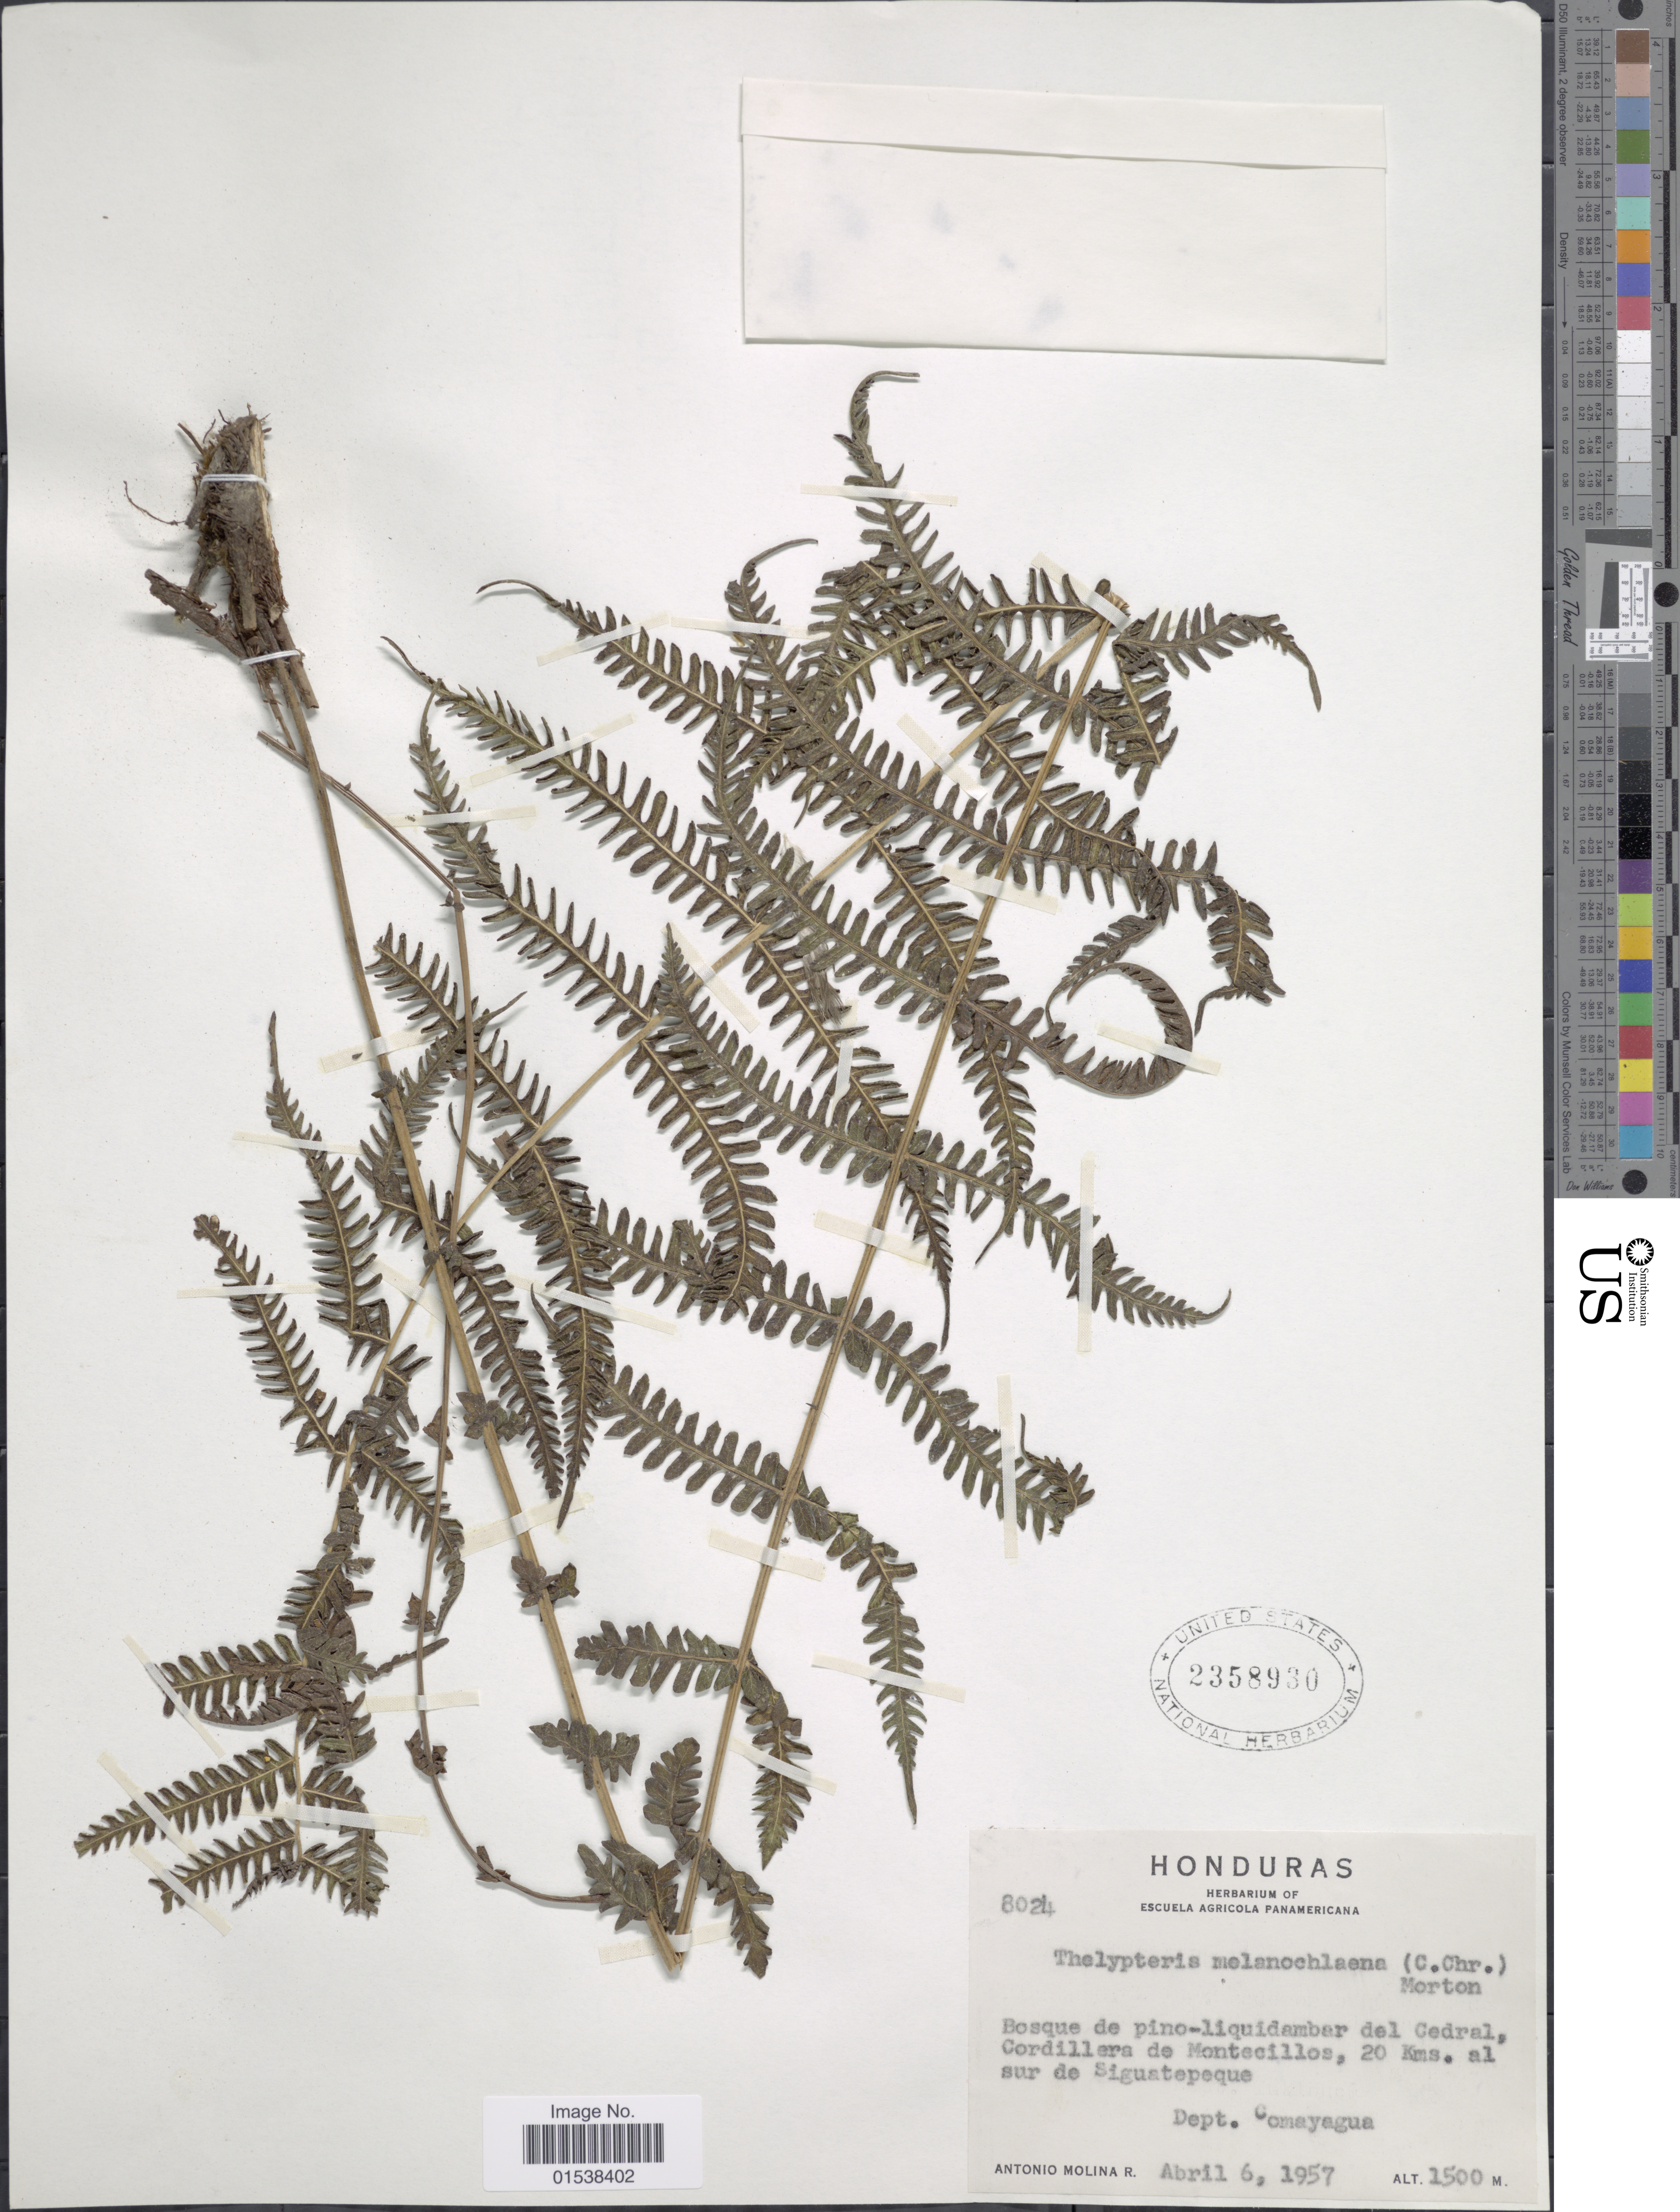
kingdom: Plantae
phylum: Tracheophyta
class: Polypodiopsida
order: Polypodiales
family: Thelypteridaceae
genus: Amauropelta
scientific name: Amauropelta melanochlaena (C. Chr.) comb. nov., ined 2015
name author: (C. Chr.)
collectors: A. Molina R.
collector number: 8024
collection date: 1957-04-06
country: Honduras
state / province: Comayagua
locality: Bosque de pino-liquidamber del Cedral, Cordillera de Montecillos, 20 kms al sur de Siguatepeque, Dept. Comayagua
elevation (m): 1500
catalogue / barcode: US 2358930